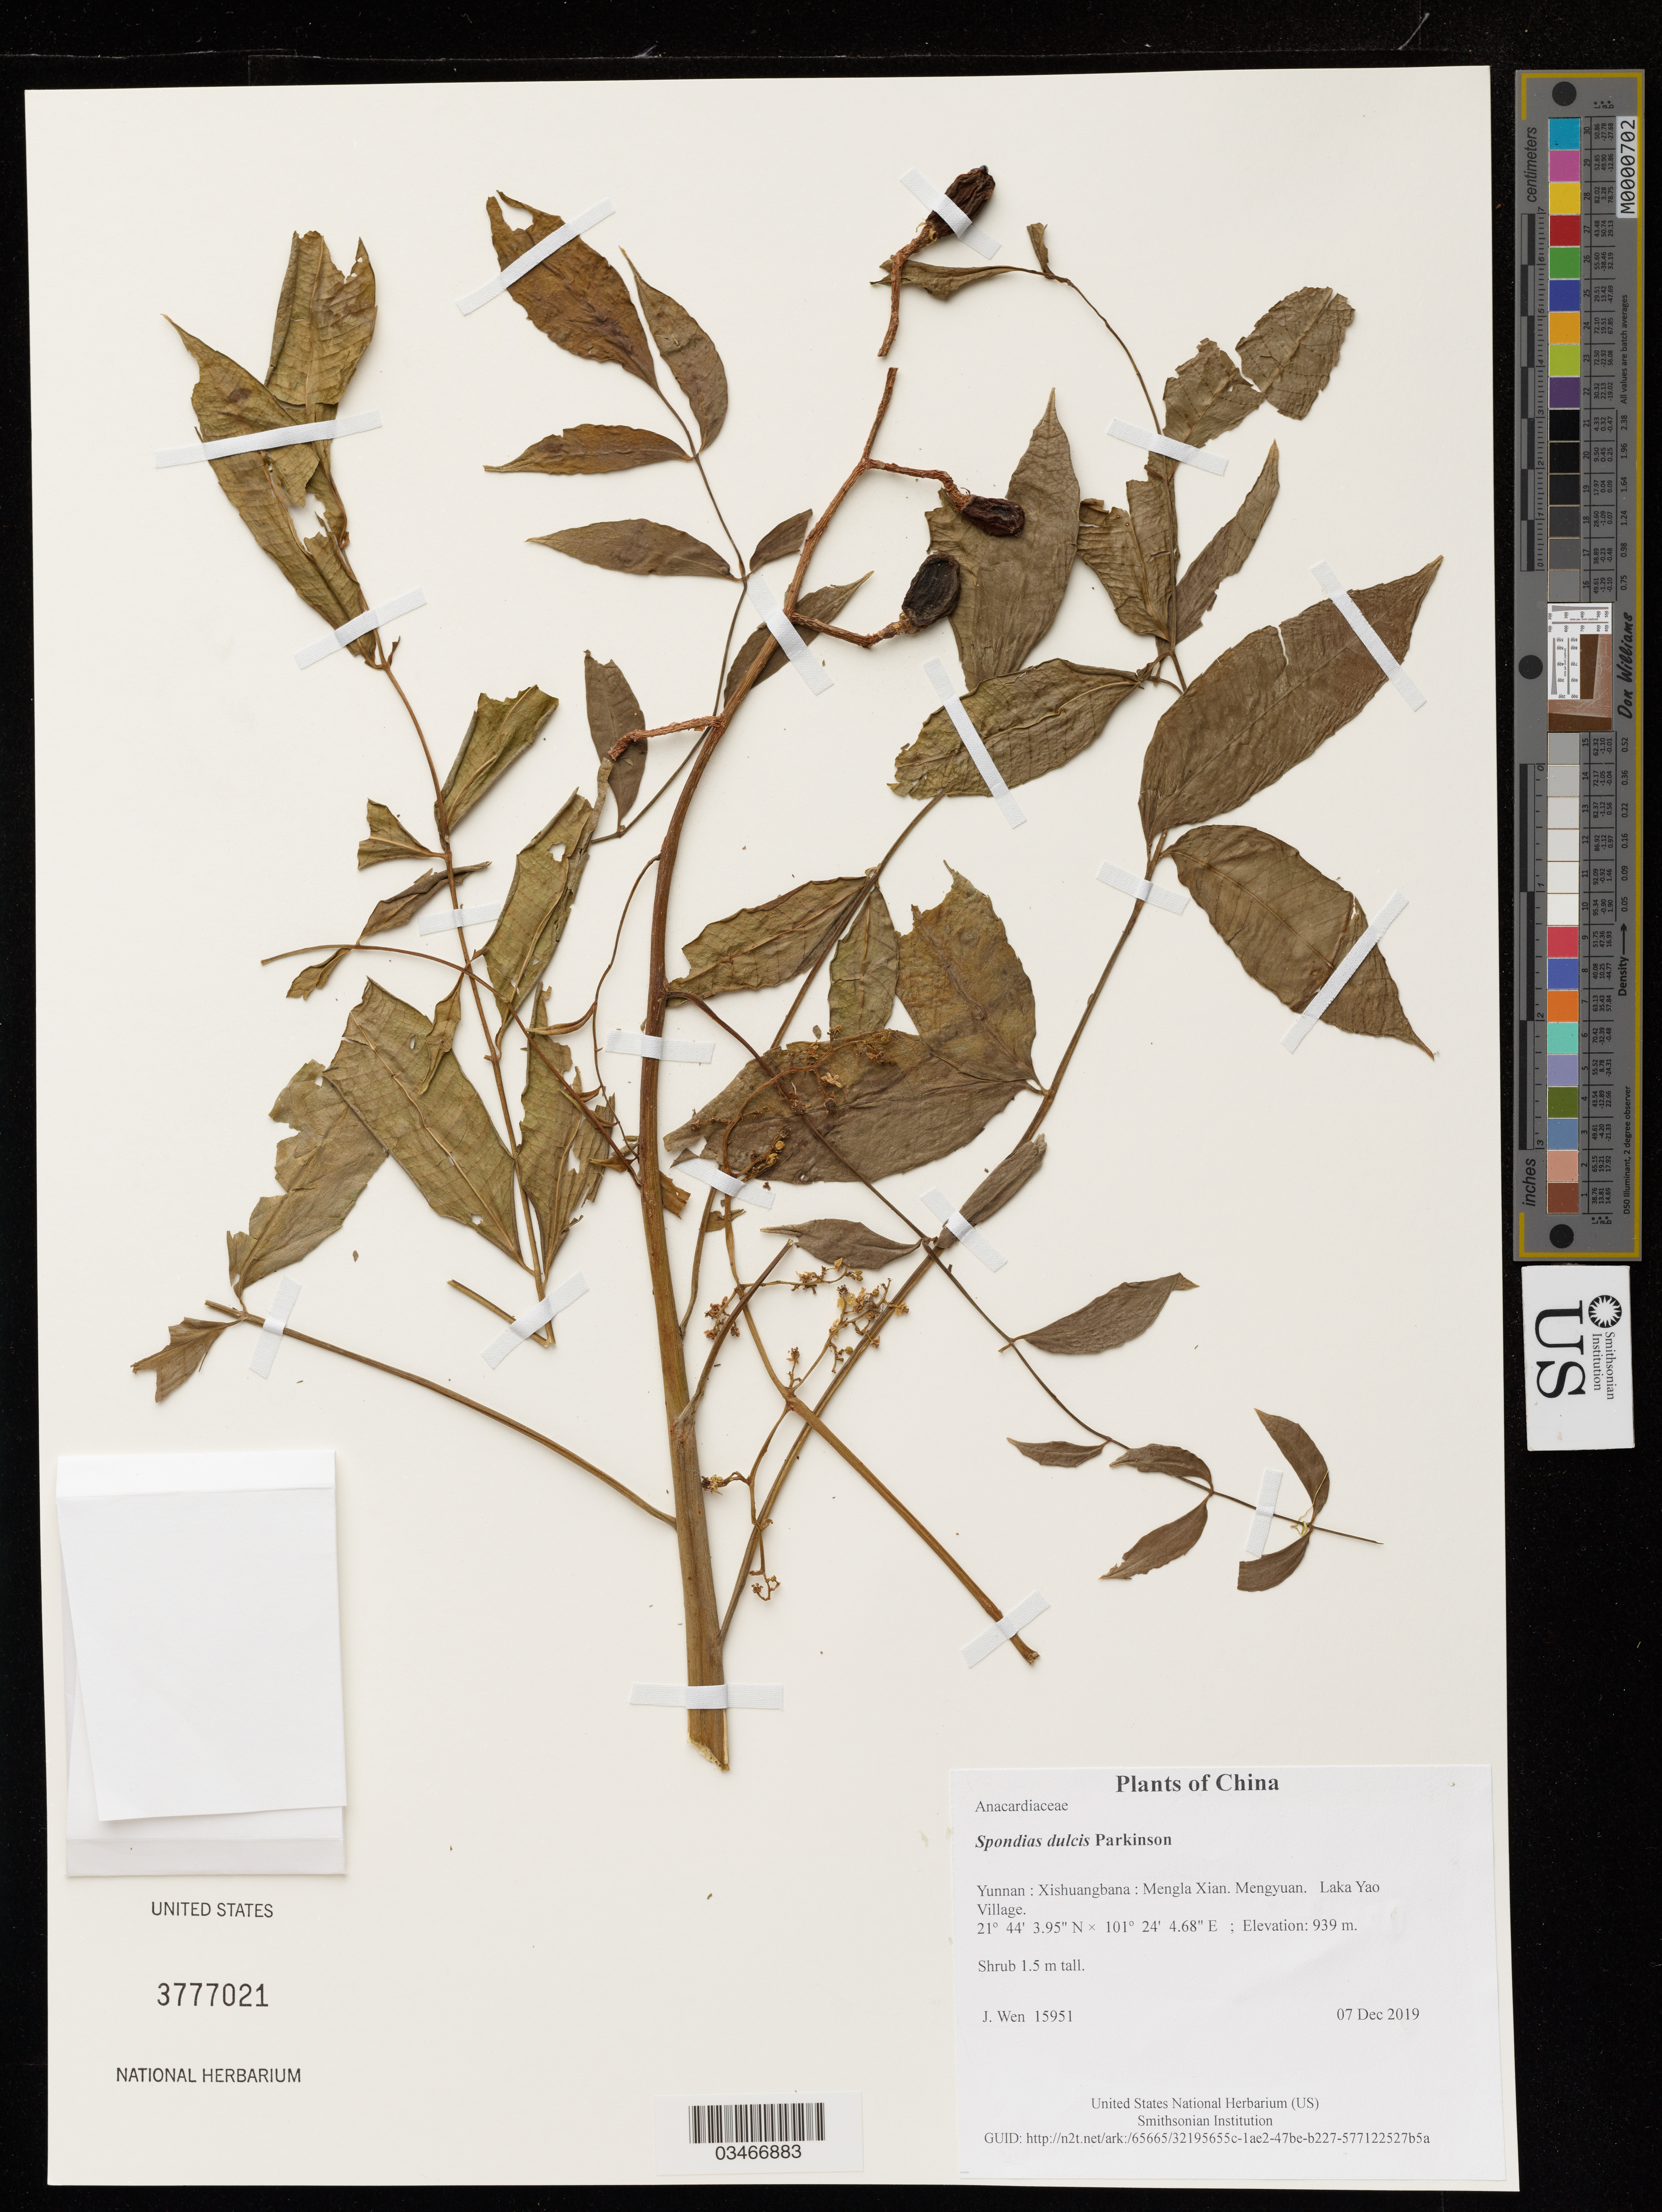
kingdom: Plantae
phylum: Tracheophyta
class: Magnoliopsida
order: Sapindales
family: Anacardiaceae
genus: Spondias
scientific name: Spondias dulcis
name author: Parkinson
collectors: J. Wen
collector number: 15951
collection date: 2019-12-07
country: China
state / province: Yunnan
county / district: Xishuangbana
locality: Mengla Xian. Mengyuan. Laka Yao Village.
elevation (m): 939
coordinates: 21 44 3.95 N, 101 24 4.68 E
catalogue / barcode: US 3777021